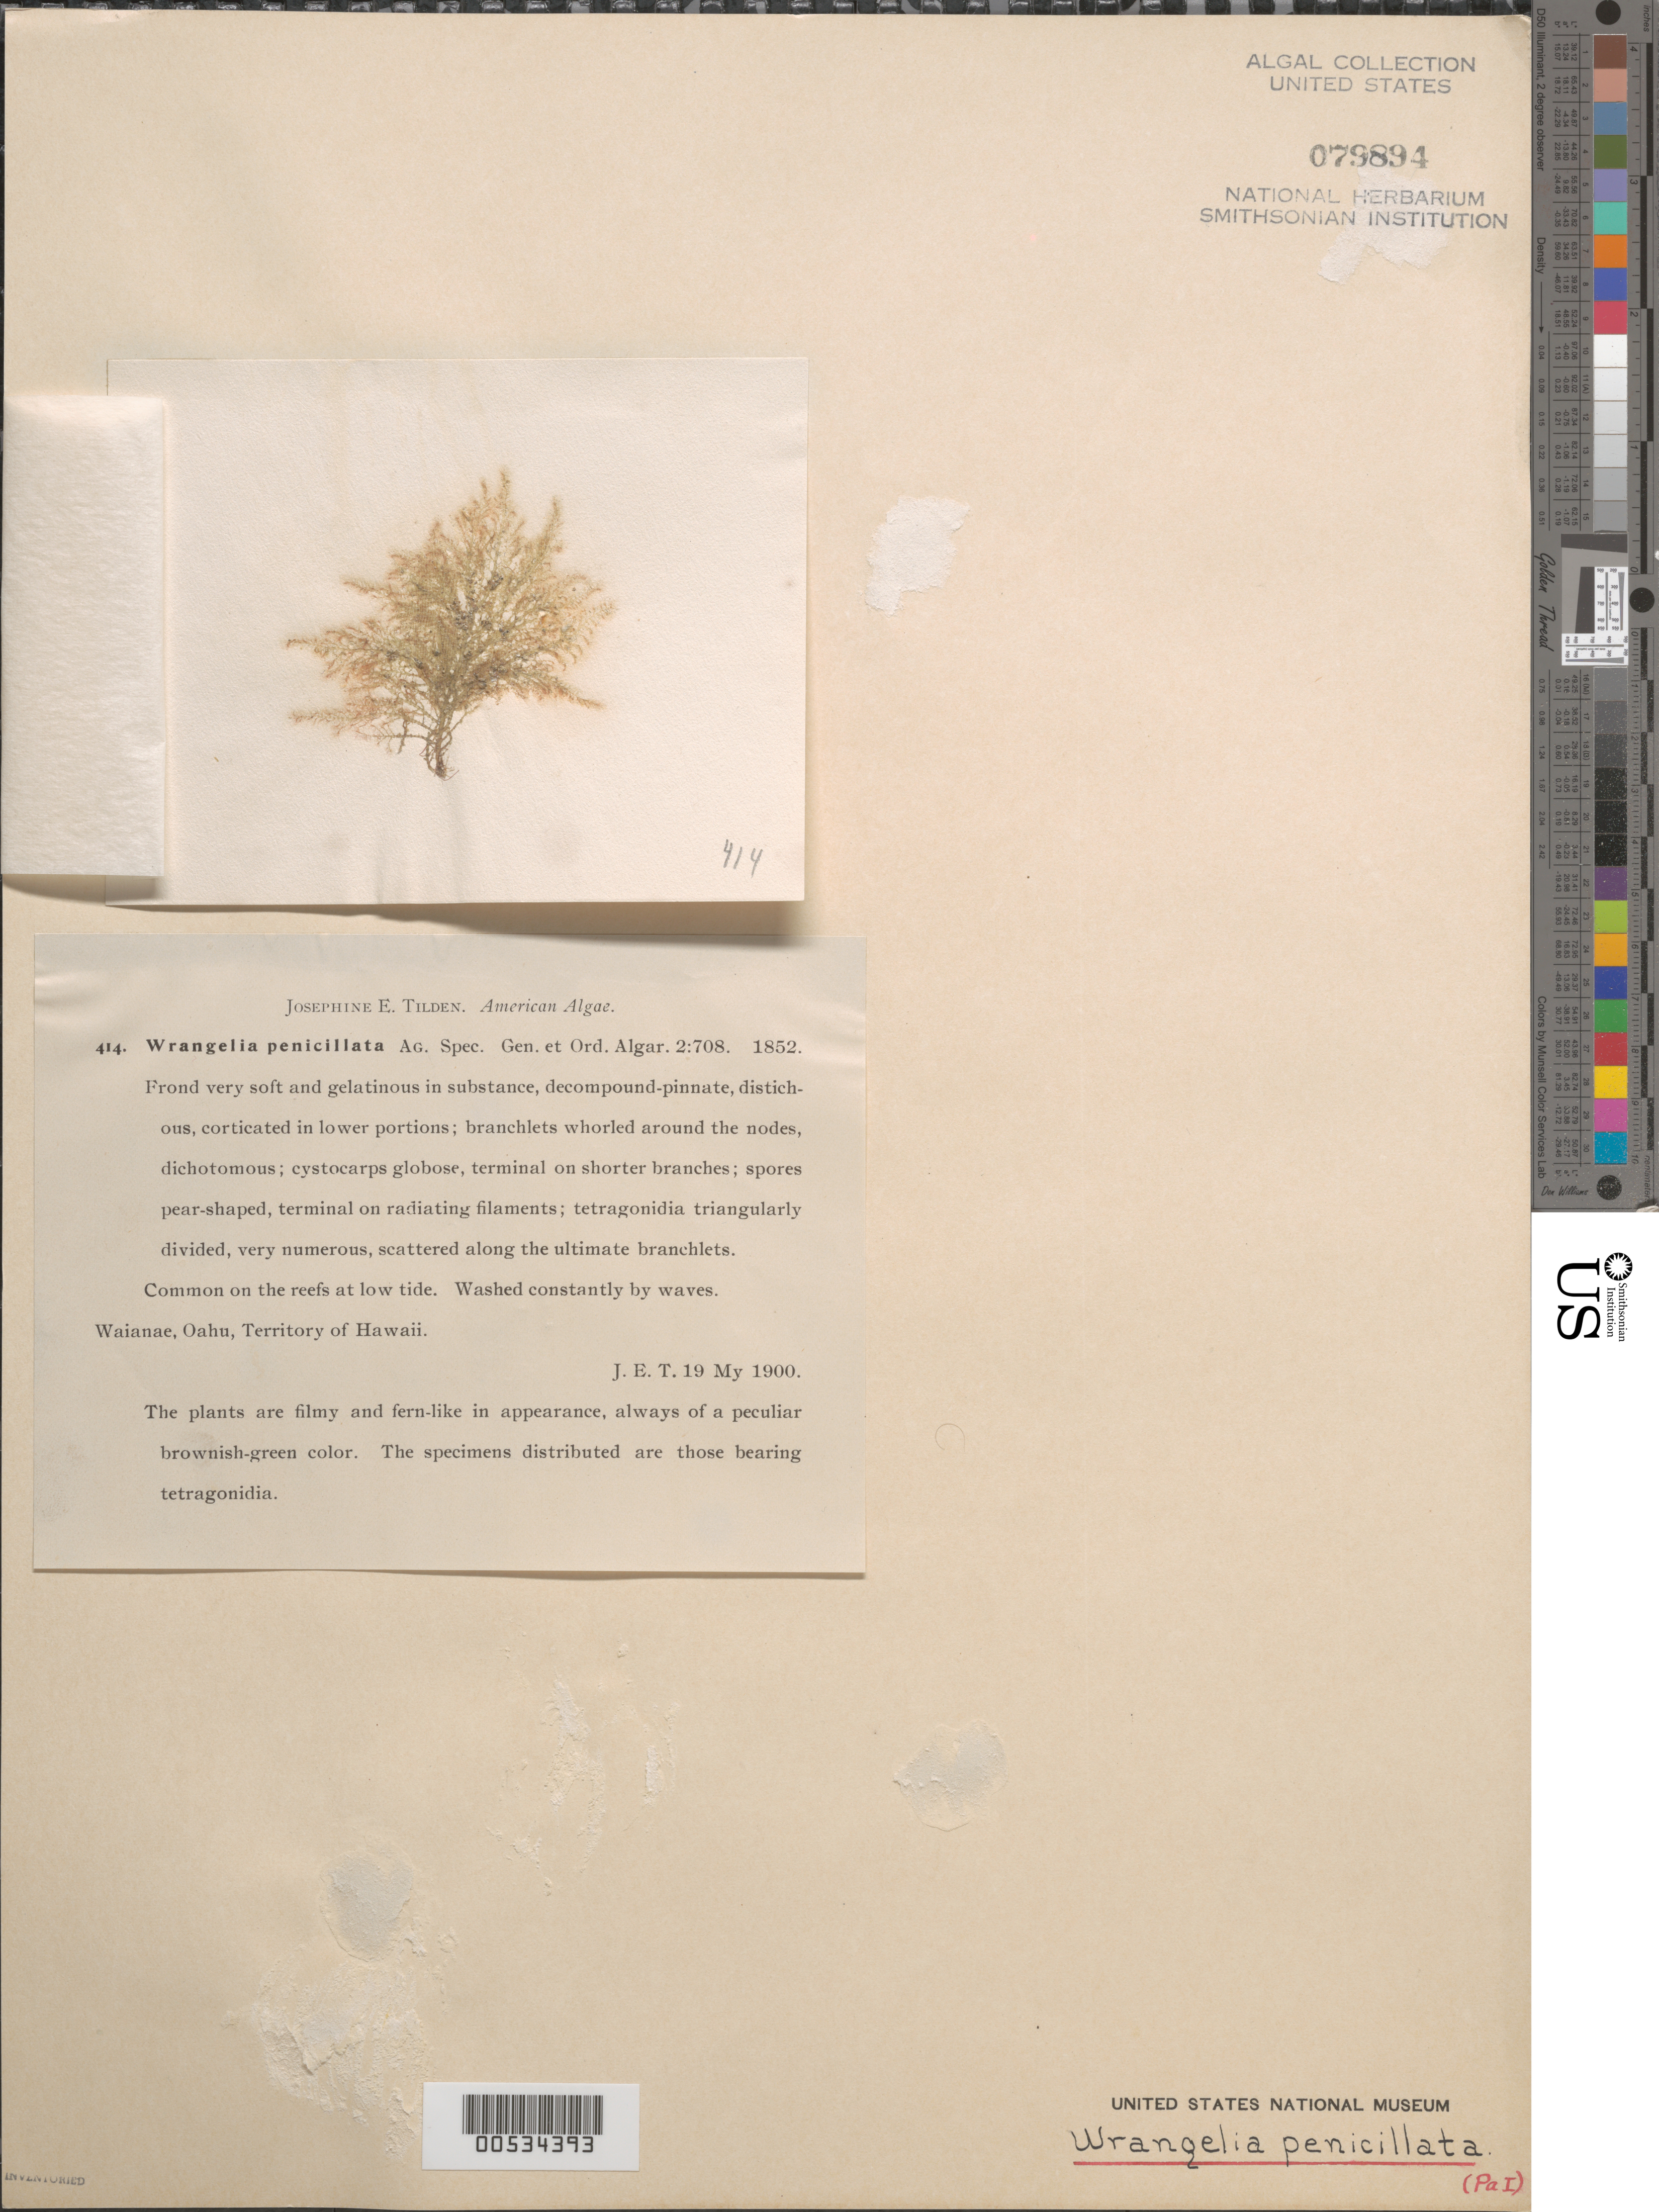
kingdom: Plantae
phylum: Rhodophyta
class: Florideophyceae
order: Ceramiales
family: Wrangeliaceae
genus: Wrangelia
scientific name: Wrangelia penicillata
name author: (C. Agardh) C. Agardh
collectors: J. E. Tilden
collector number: JET 414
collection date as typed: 19 May 1900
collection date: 1900-05-19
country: United States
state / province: Hawaii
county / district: Honolulu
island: Oahu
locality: Waianae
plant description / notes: Tilden, American Algae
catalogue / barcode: US 79894